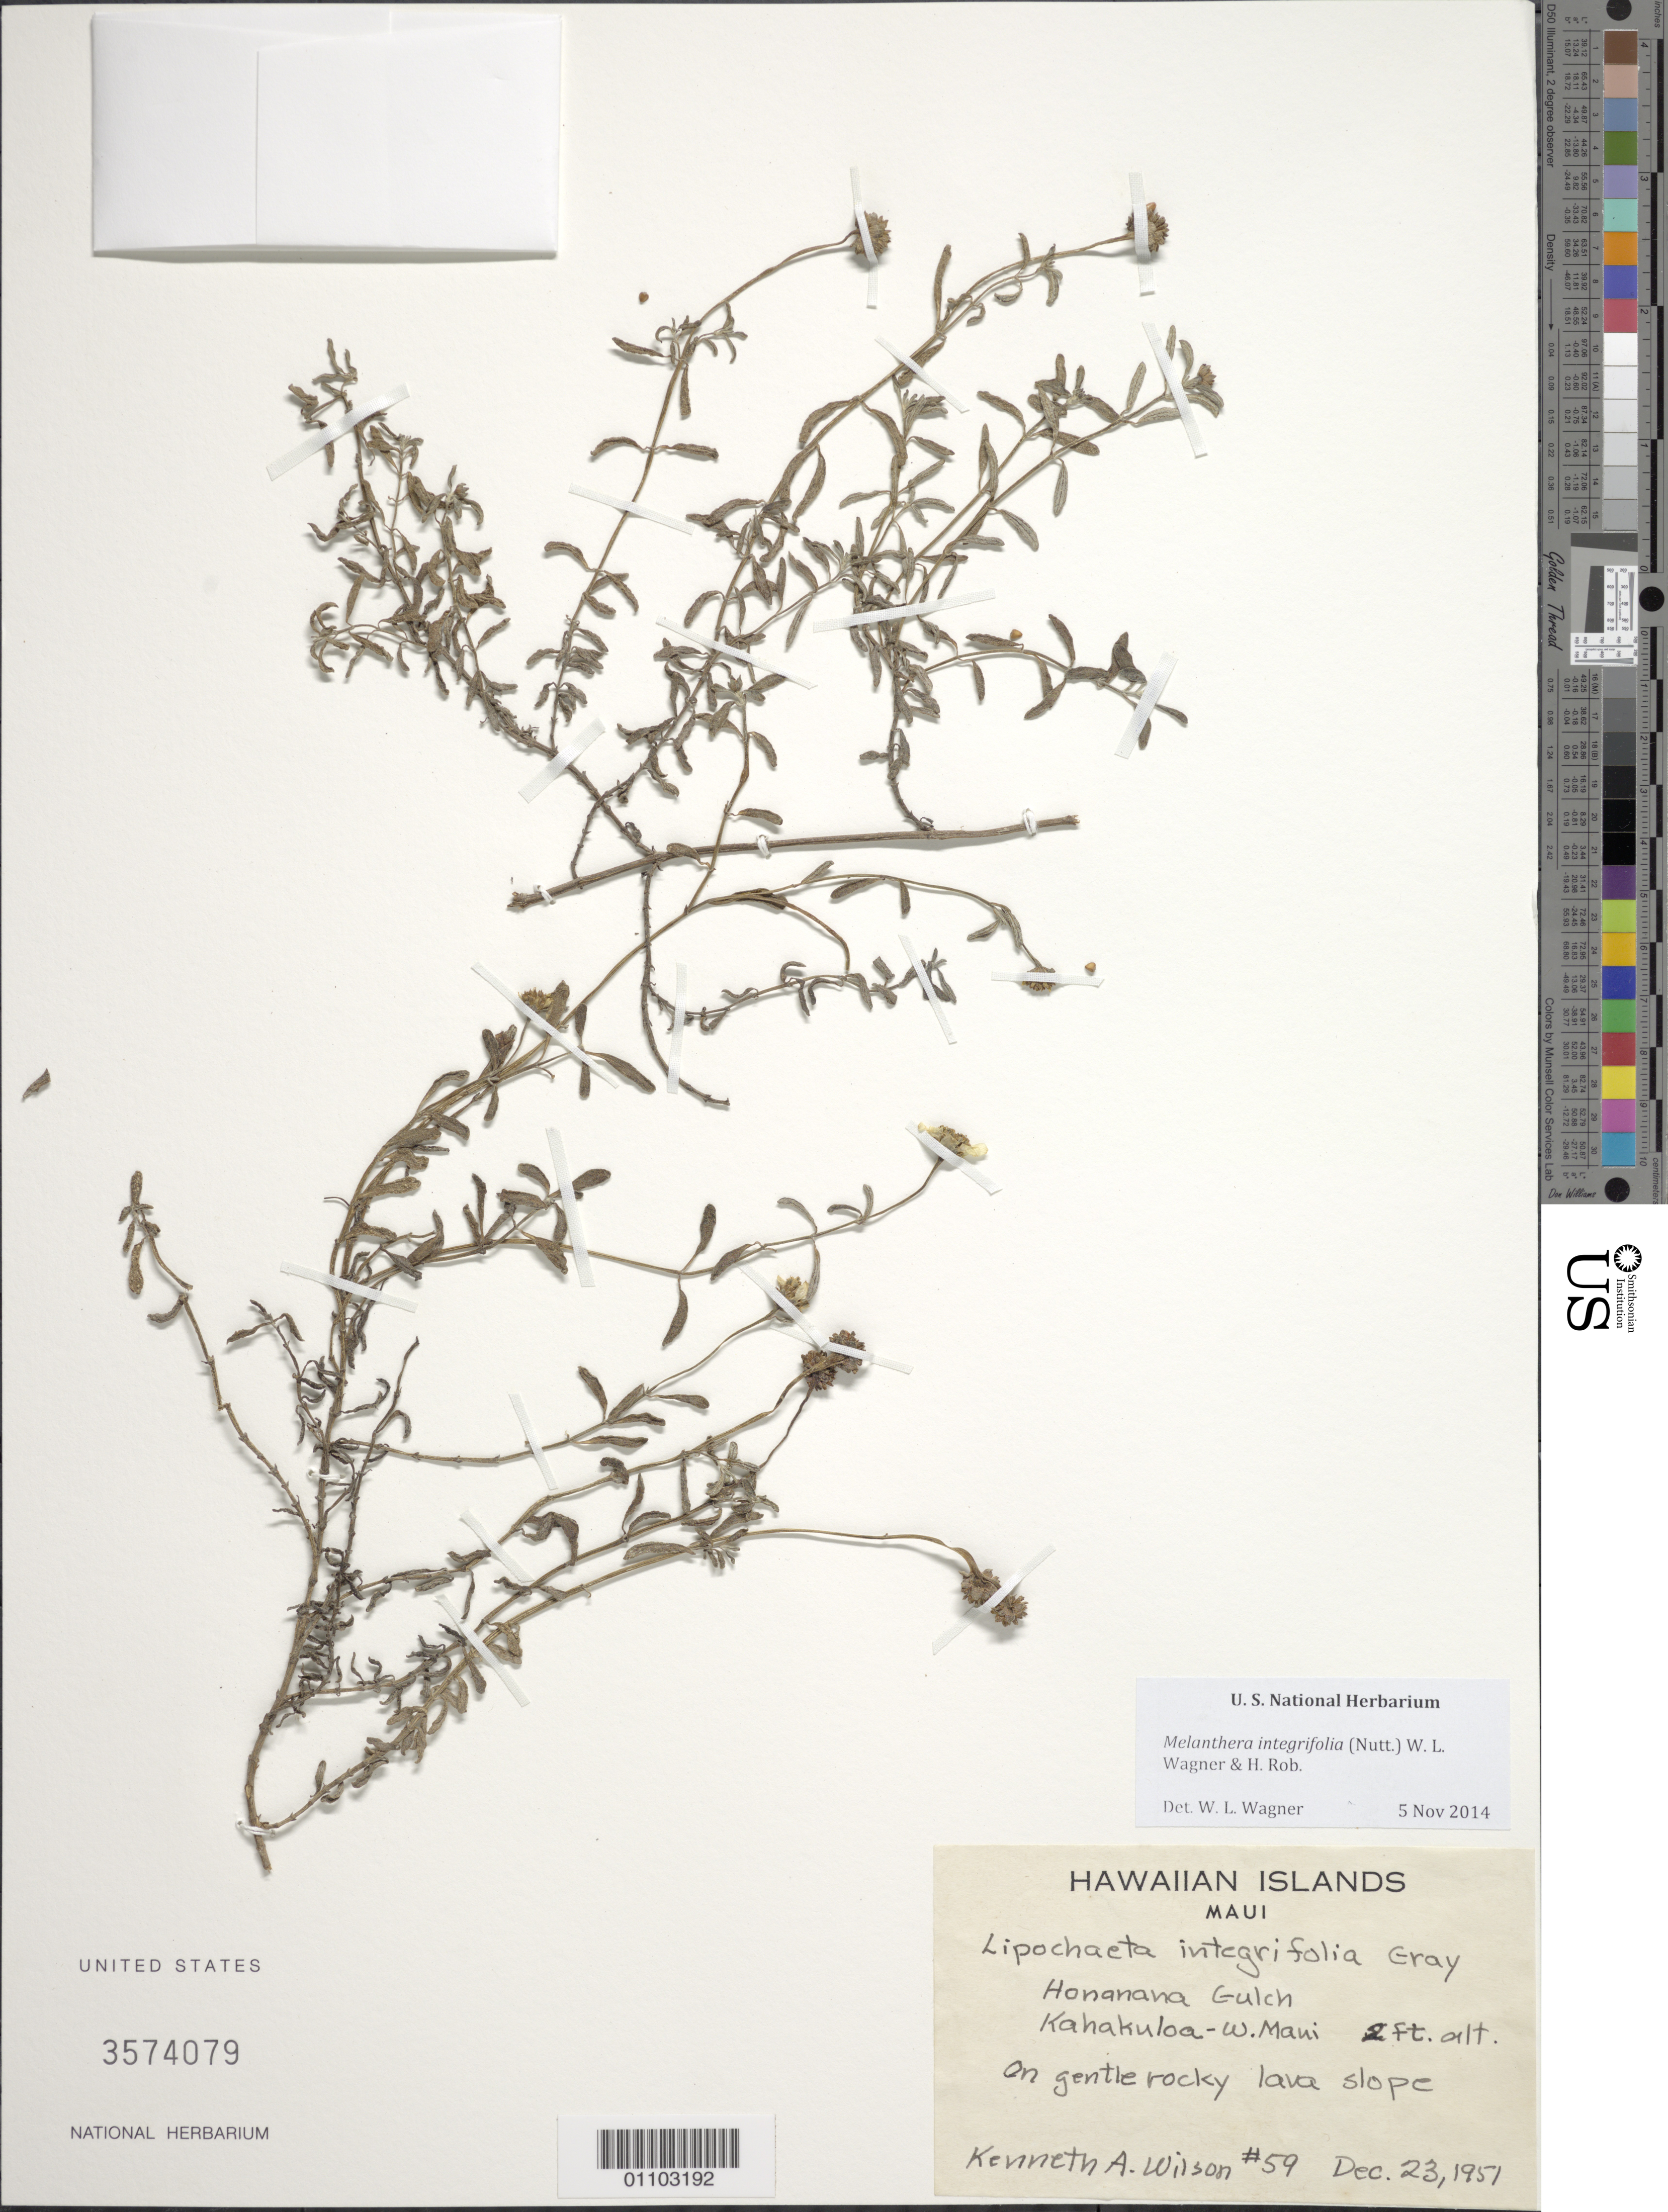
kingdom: Plantae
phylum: Tracheophyta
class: Magnoliopsida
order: Asterales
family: Asteraceae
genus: Wollastonia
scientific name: Wollastonia integrifolia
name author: (Nutt.) Orchard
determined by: Wagner, W. L., (BOT), Smithsonian Institution - National Museum of Natural History (UNITED STATES)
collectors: K. A. Wilson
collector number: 59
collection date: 1951-12-23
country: United States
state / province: Hawaii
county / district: Maui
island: Maui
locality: Kahakuloa, W Maui, Honanana Gulch. On gentle rocky lava slope.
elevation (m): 1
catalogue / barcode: US 3574079